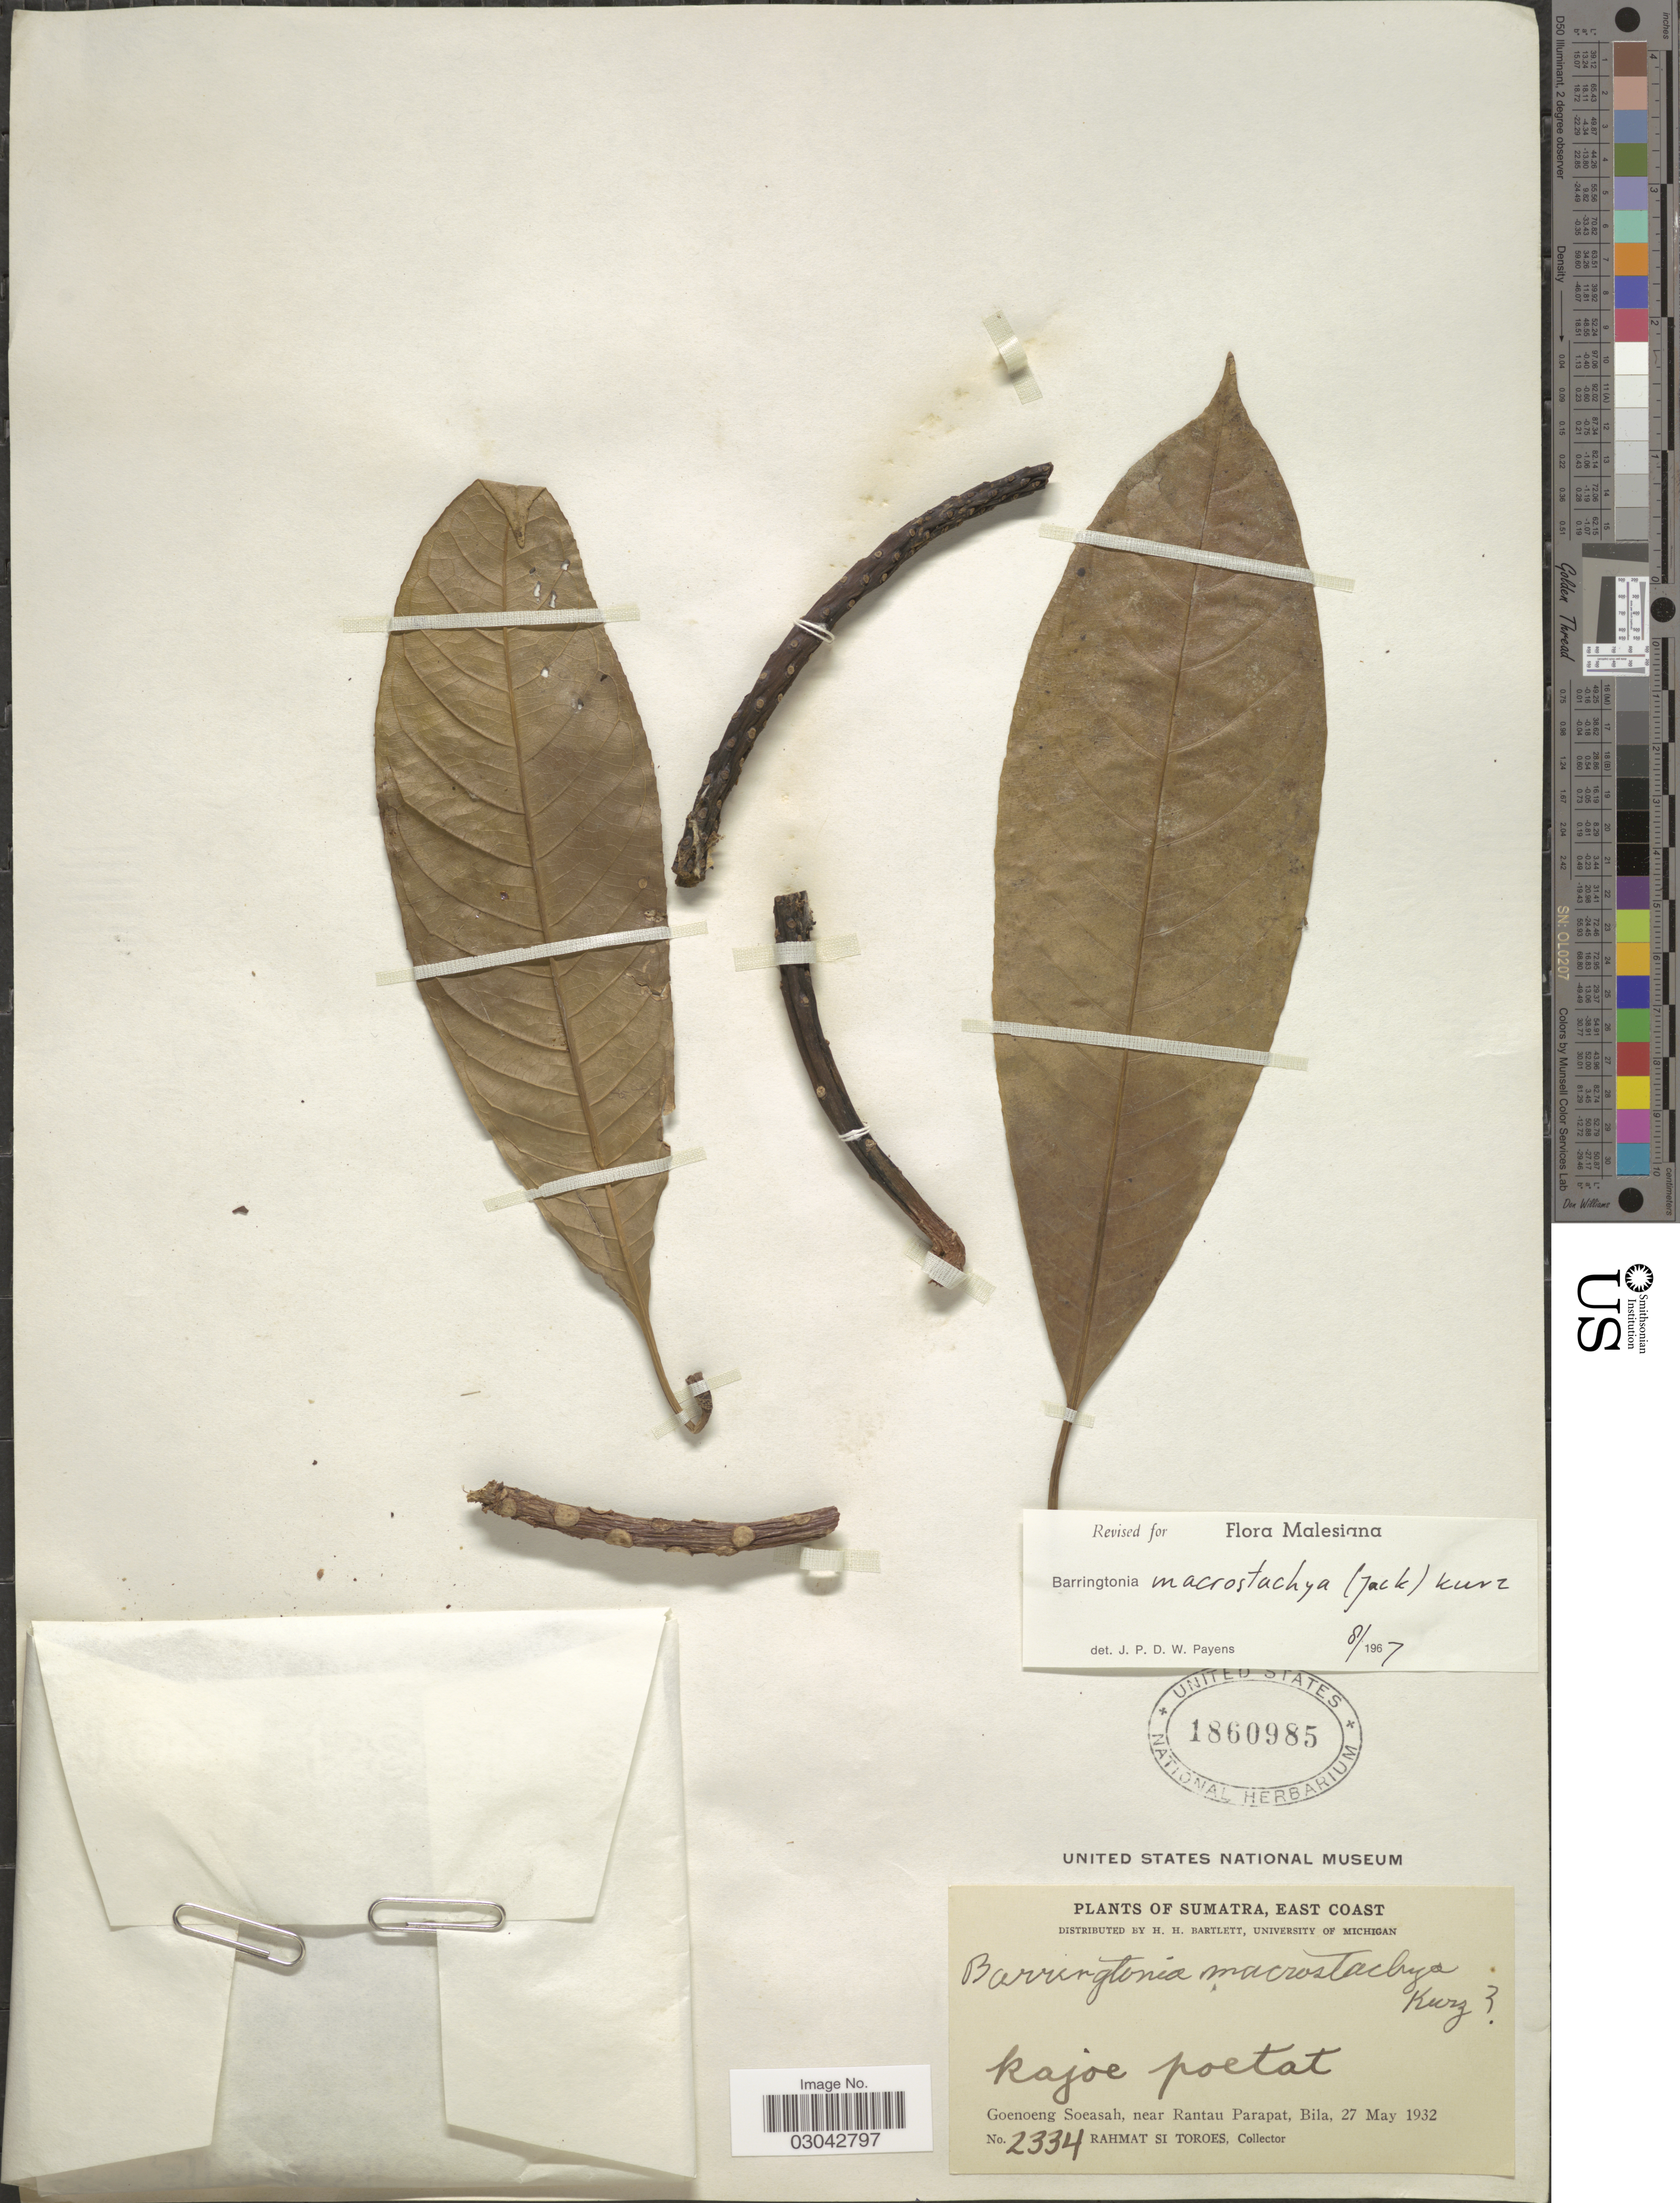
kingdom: Plantae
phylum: Tracheophyta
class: Magnoliopsida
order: Ericales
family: Lecythidaceae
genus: Barringtonia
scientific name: Barringtonia macrostachya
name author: (Jack) Kurz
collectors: Rahmat Si Boeea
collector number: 2334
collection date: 1932-05-27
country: Indonesia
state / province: Sumatra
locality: East Coast. Goenoeng Soeasah, near Rantau Parapat, Bila.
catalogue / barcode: US 1860985